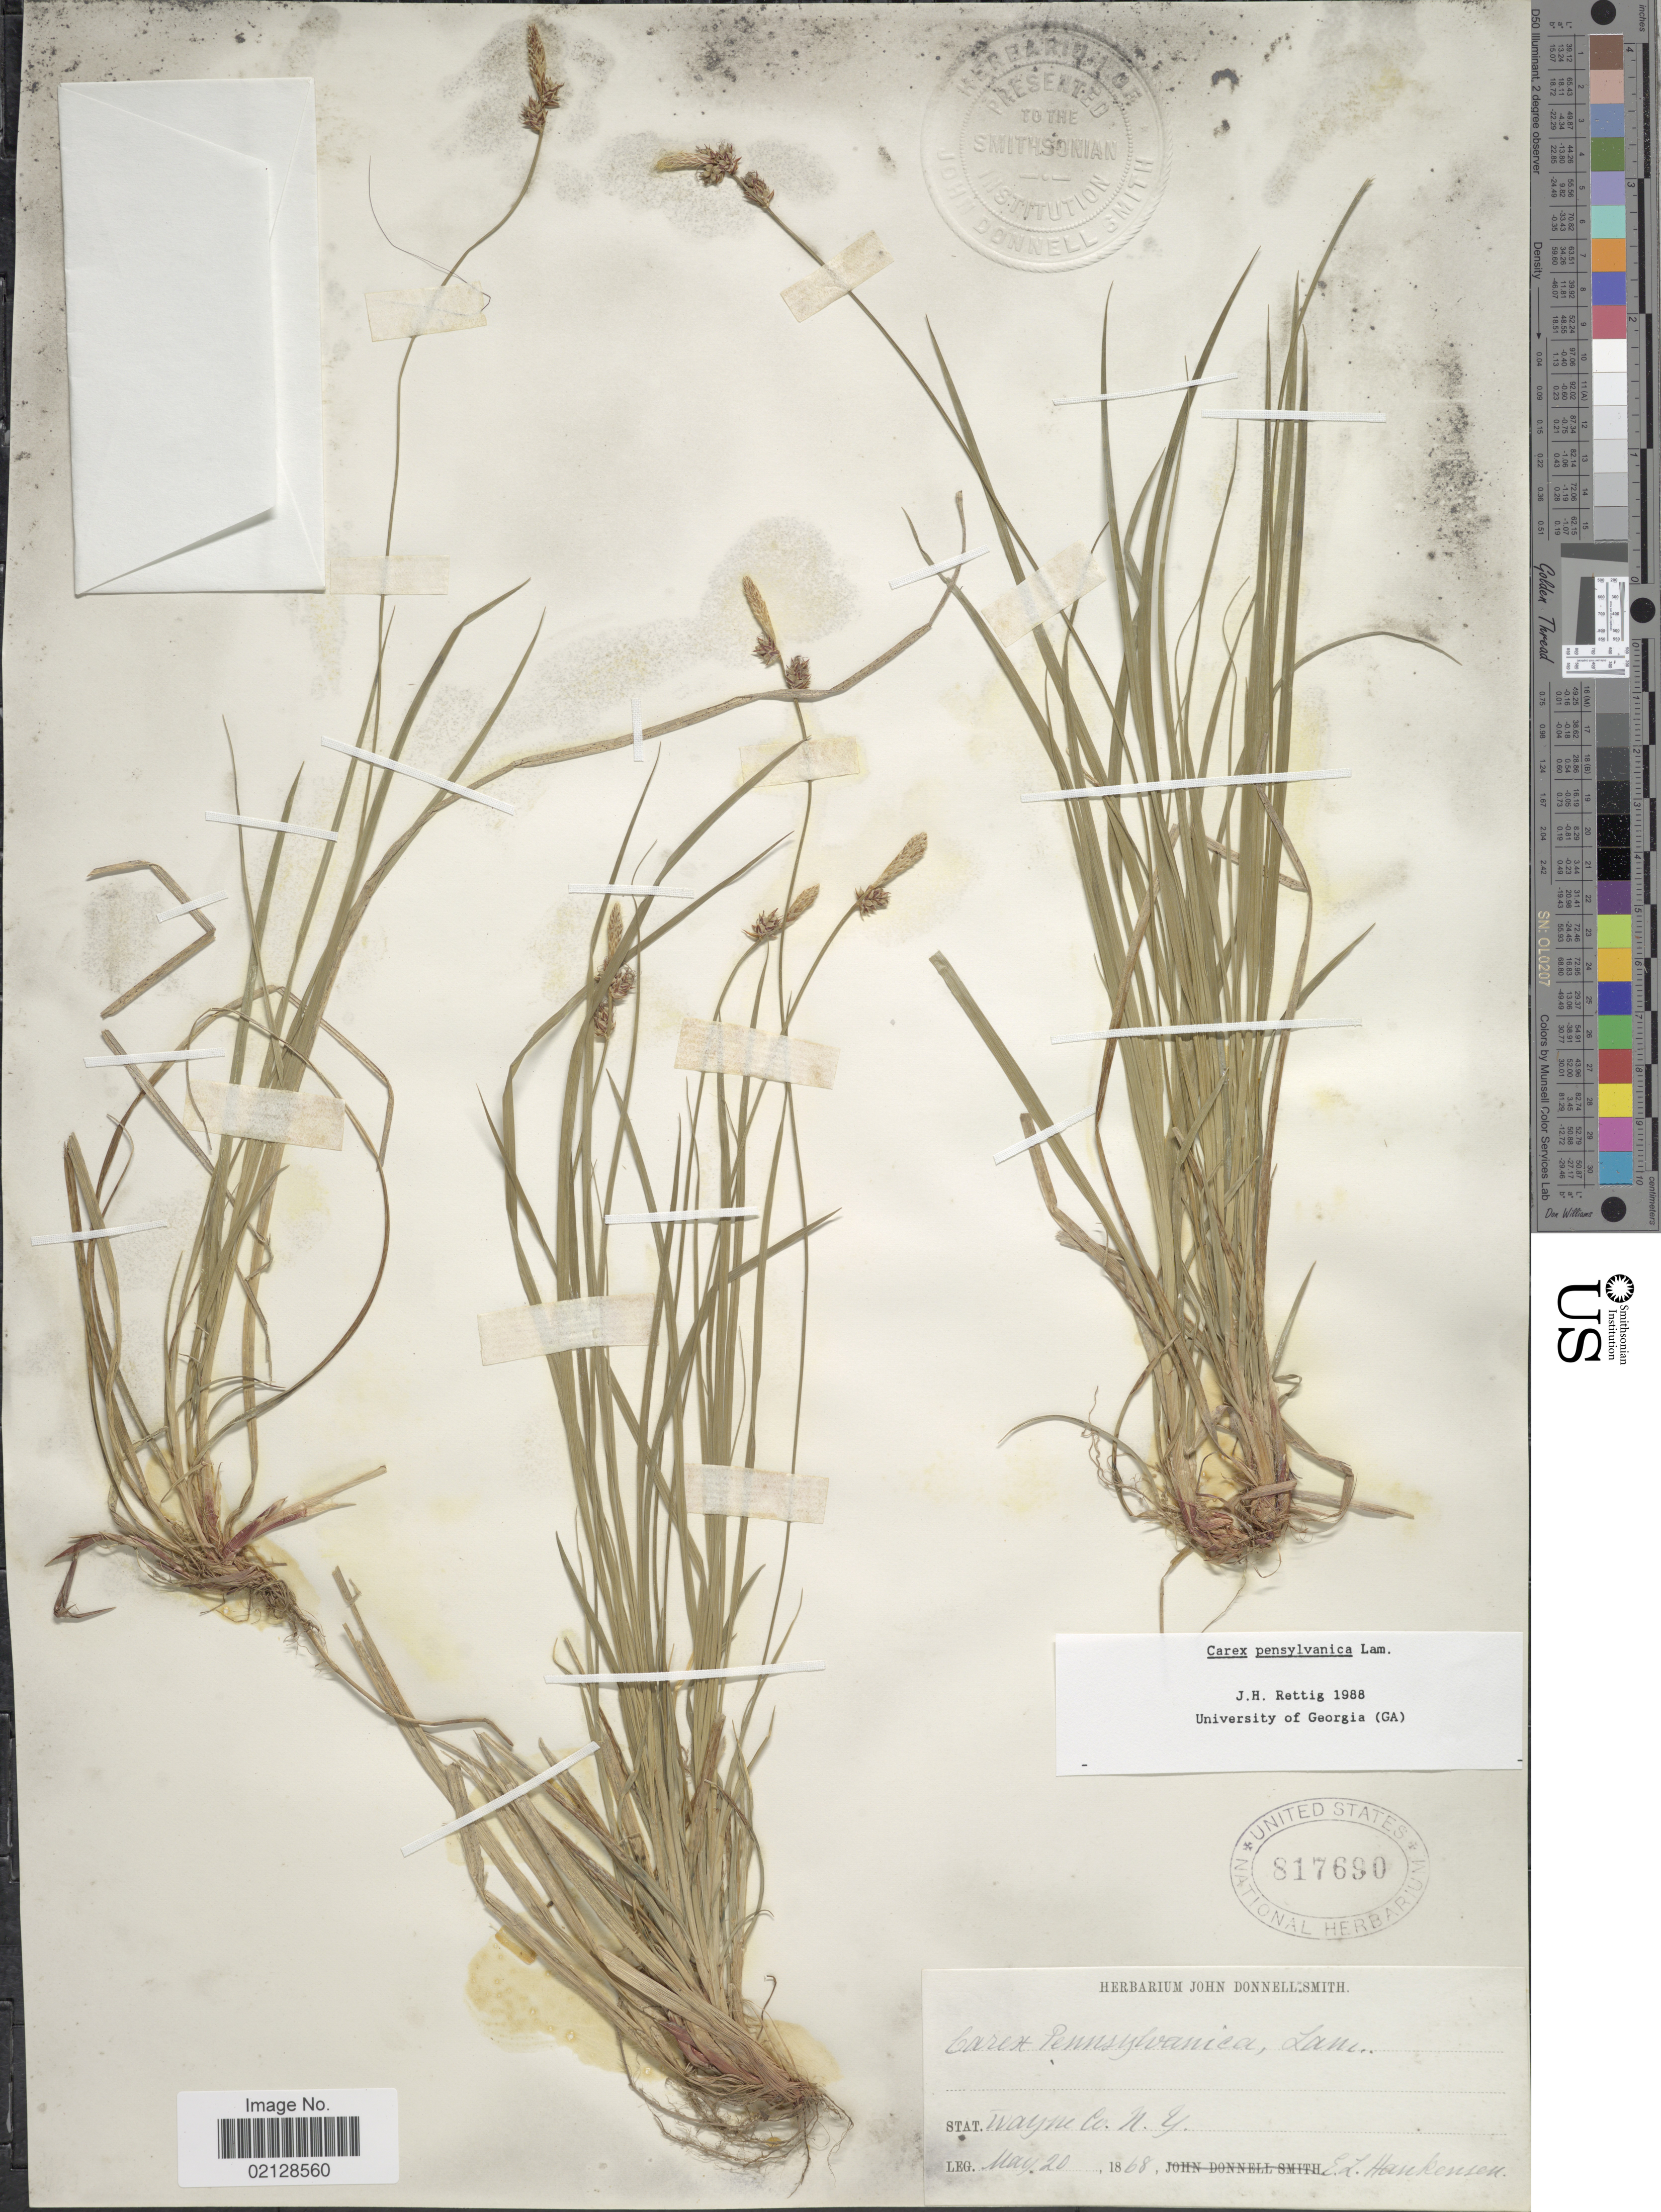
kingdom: Plantae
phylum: Tracheophyta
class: Liliopsida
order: Poales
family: Cyperaceae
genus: Carex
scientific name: Carex pensylvanica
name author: Lam.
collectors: E. Hankenson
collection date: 1868-05-20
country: United States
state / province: New York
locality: Wayne,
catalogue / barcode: US 817690